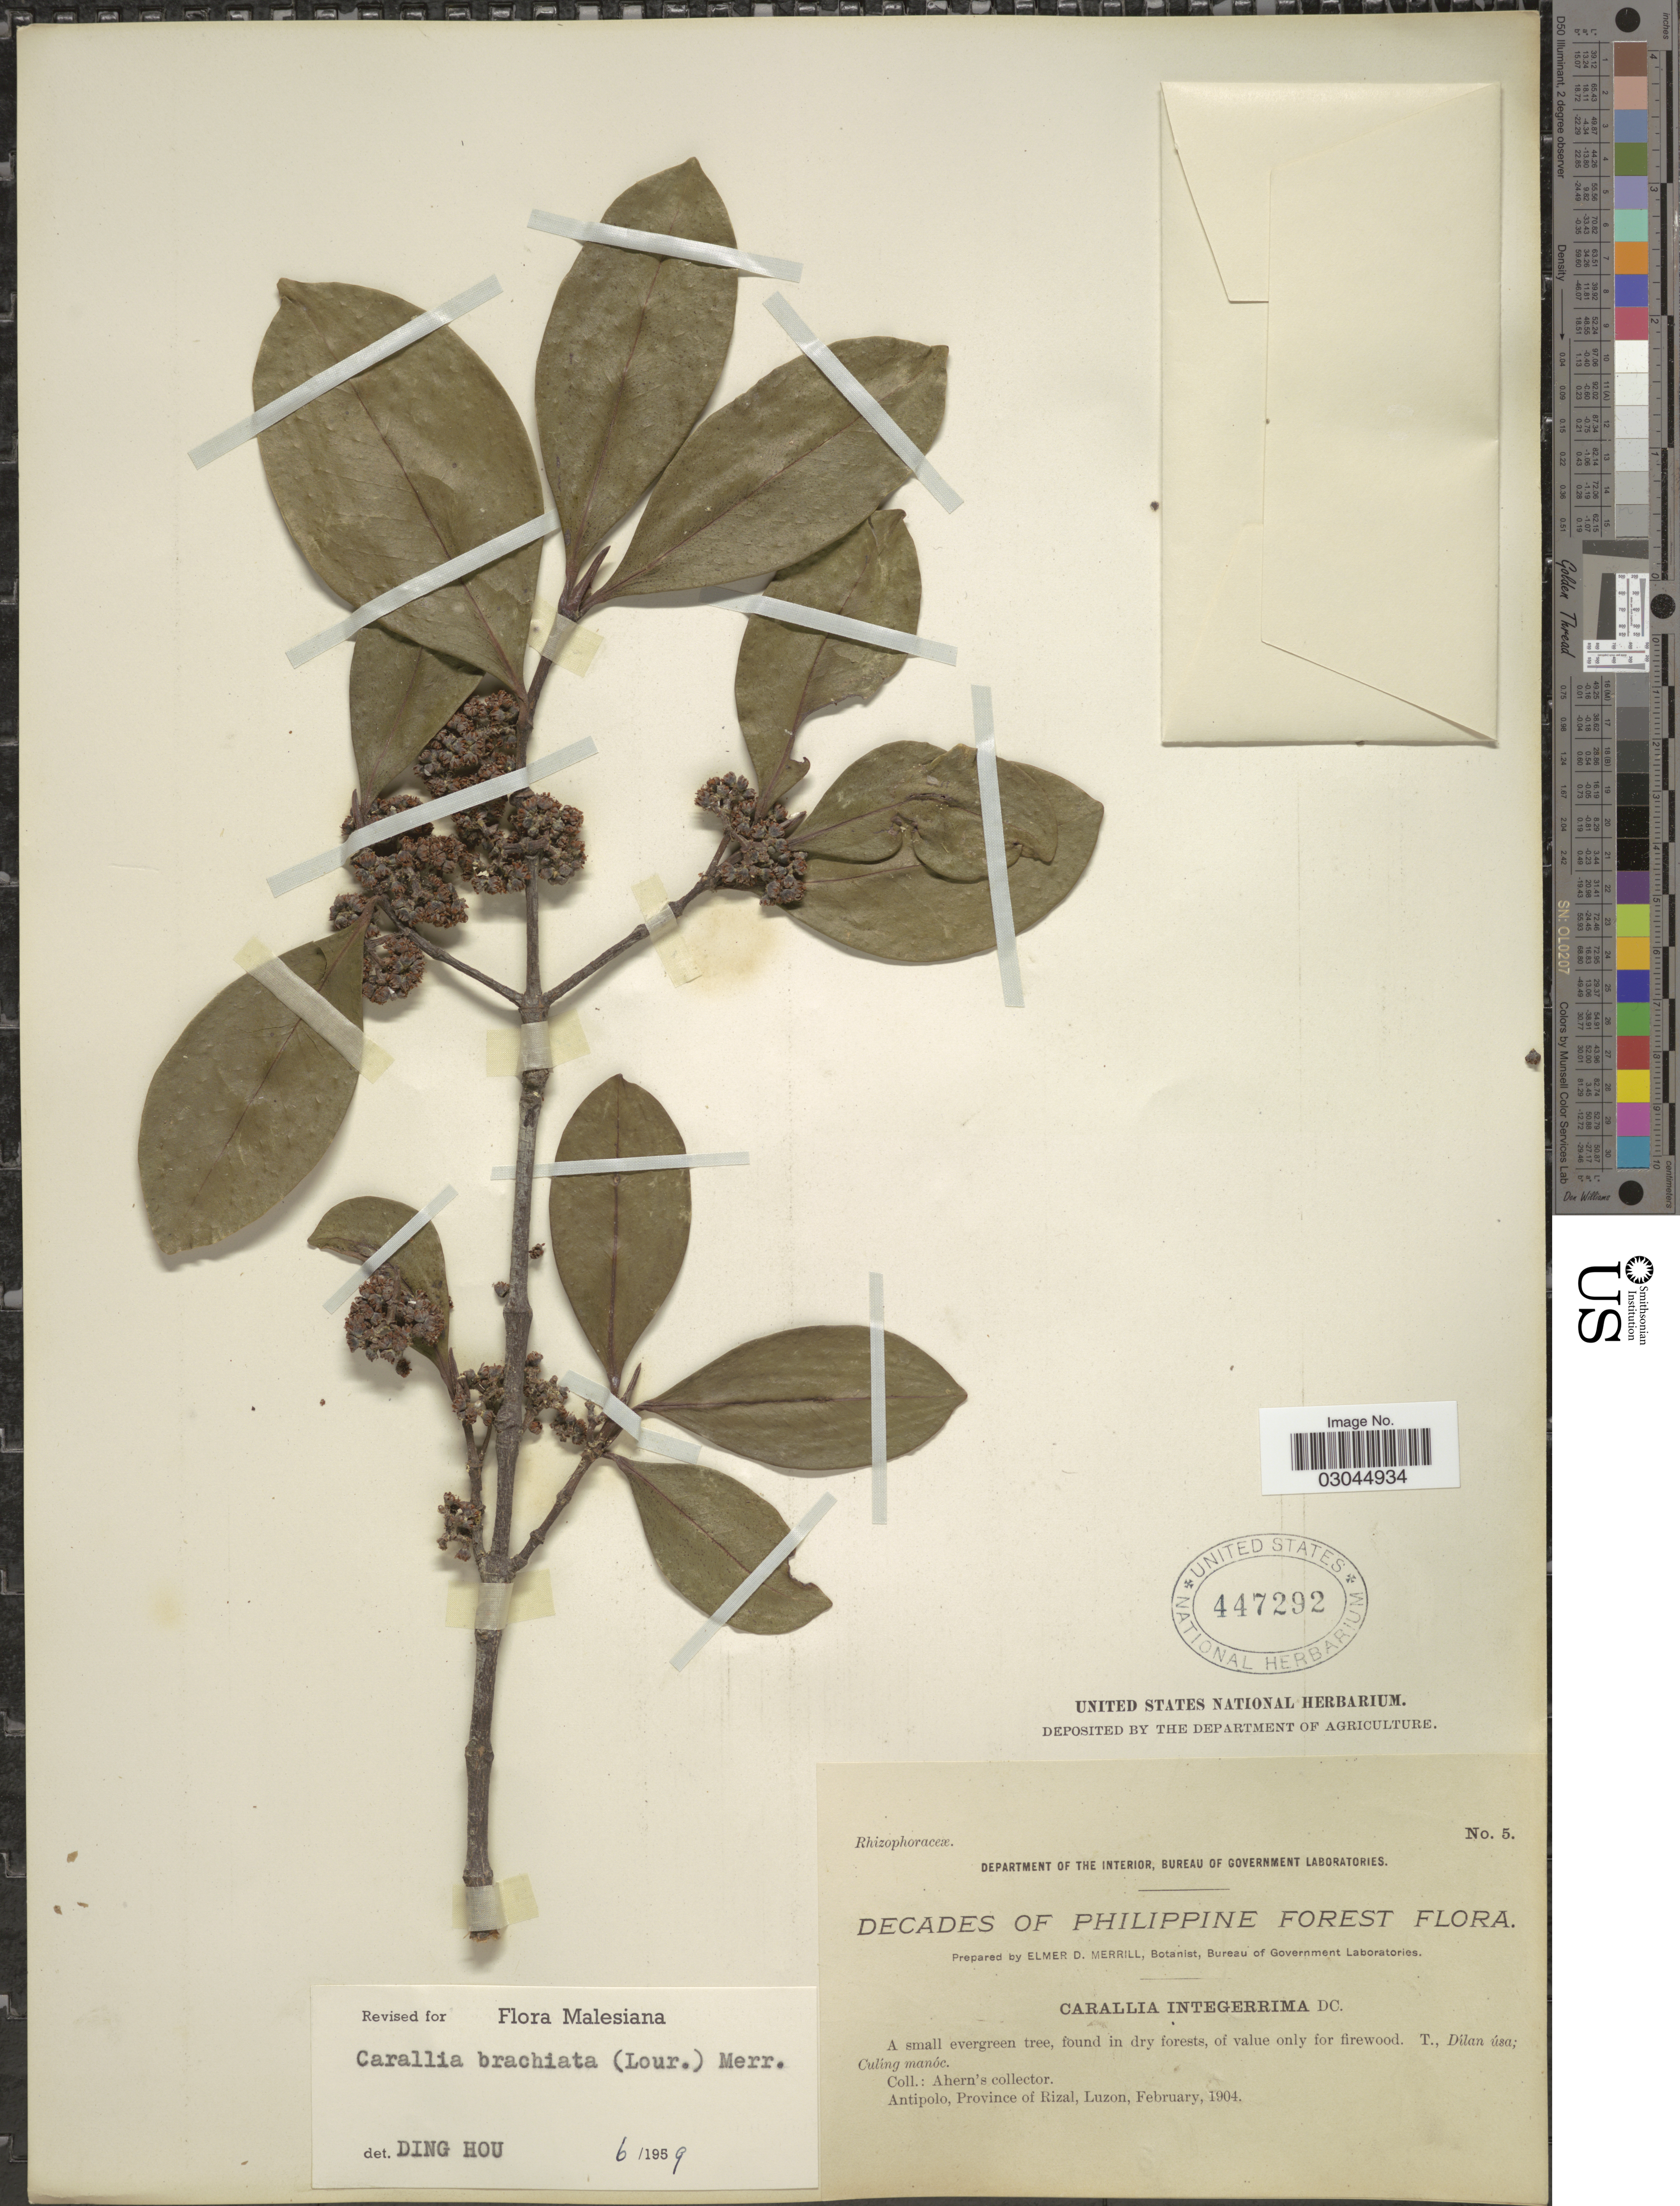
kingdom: Plantae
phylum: Tracheophyta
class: Magnoliopsida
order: Malpighiales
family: Rhizophoraceae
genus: Carallia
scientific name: Carallia brachiata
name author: (Lour.) Merr.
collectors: Ahern's collector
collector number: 5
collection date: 1904-02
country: Philippines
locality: Antipolo, Province of Rizal, Luzon.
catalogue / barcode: US 447292